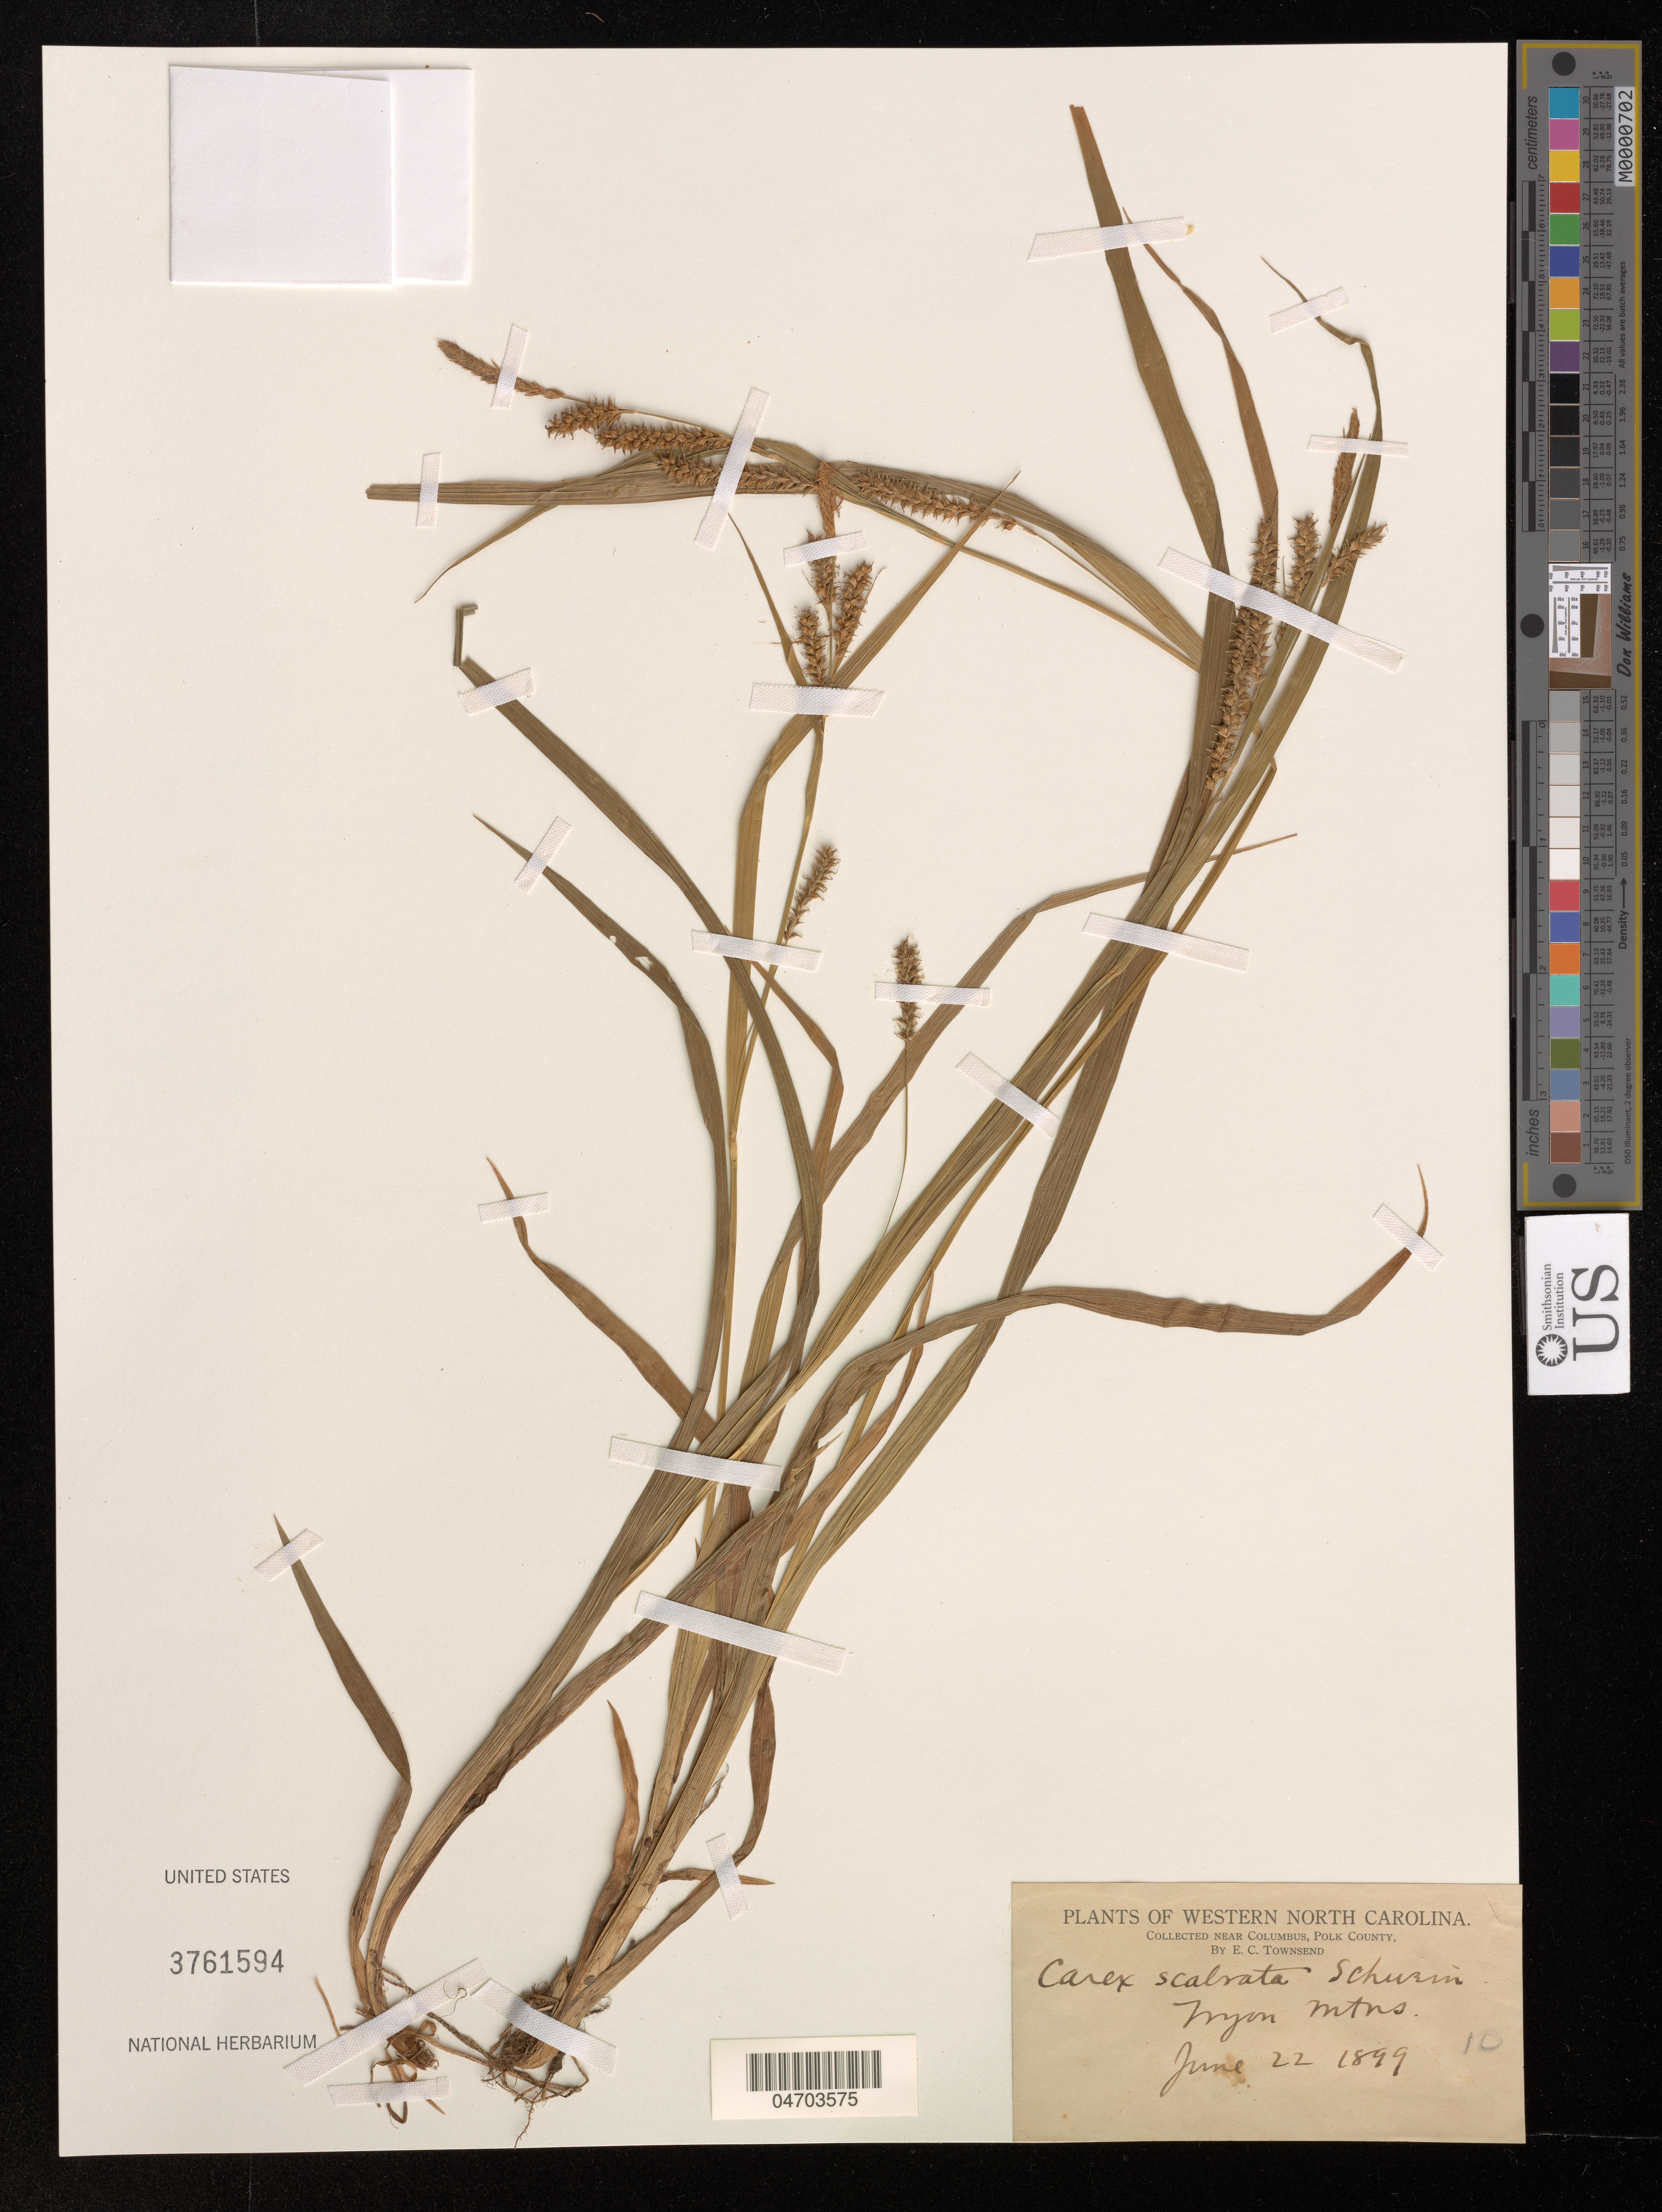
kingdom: Plantae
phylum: Tracheophyta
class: Liliopsida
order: Poales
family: Cyperaceae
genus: Carex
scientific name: Carex scabrata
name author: Schwein.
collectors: E. C. Townsend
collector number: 10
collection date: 1899-06-22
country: United States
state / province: North Carolina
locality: Western North Carolina. Tryon mtns.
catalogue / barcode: US 3761594